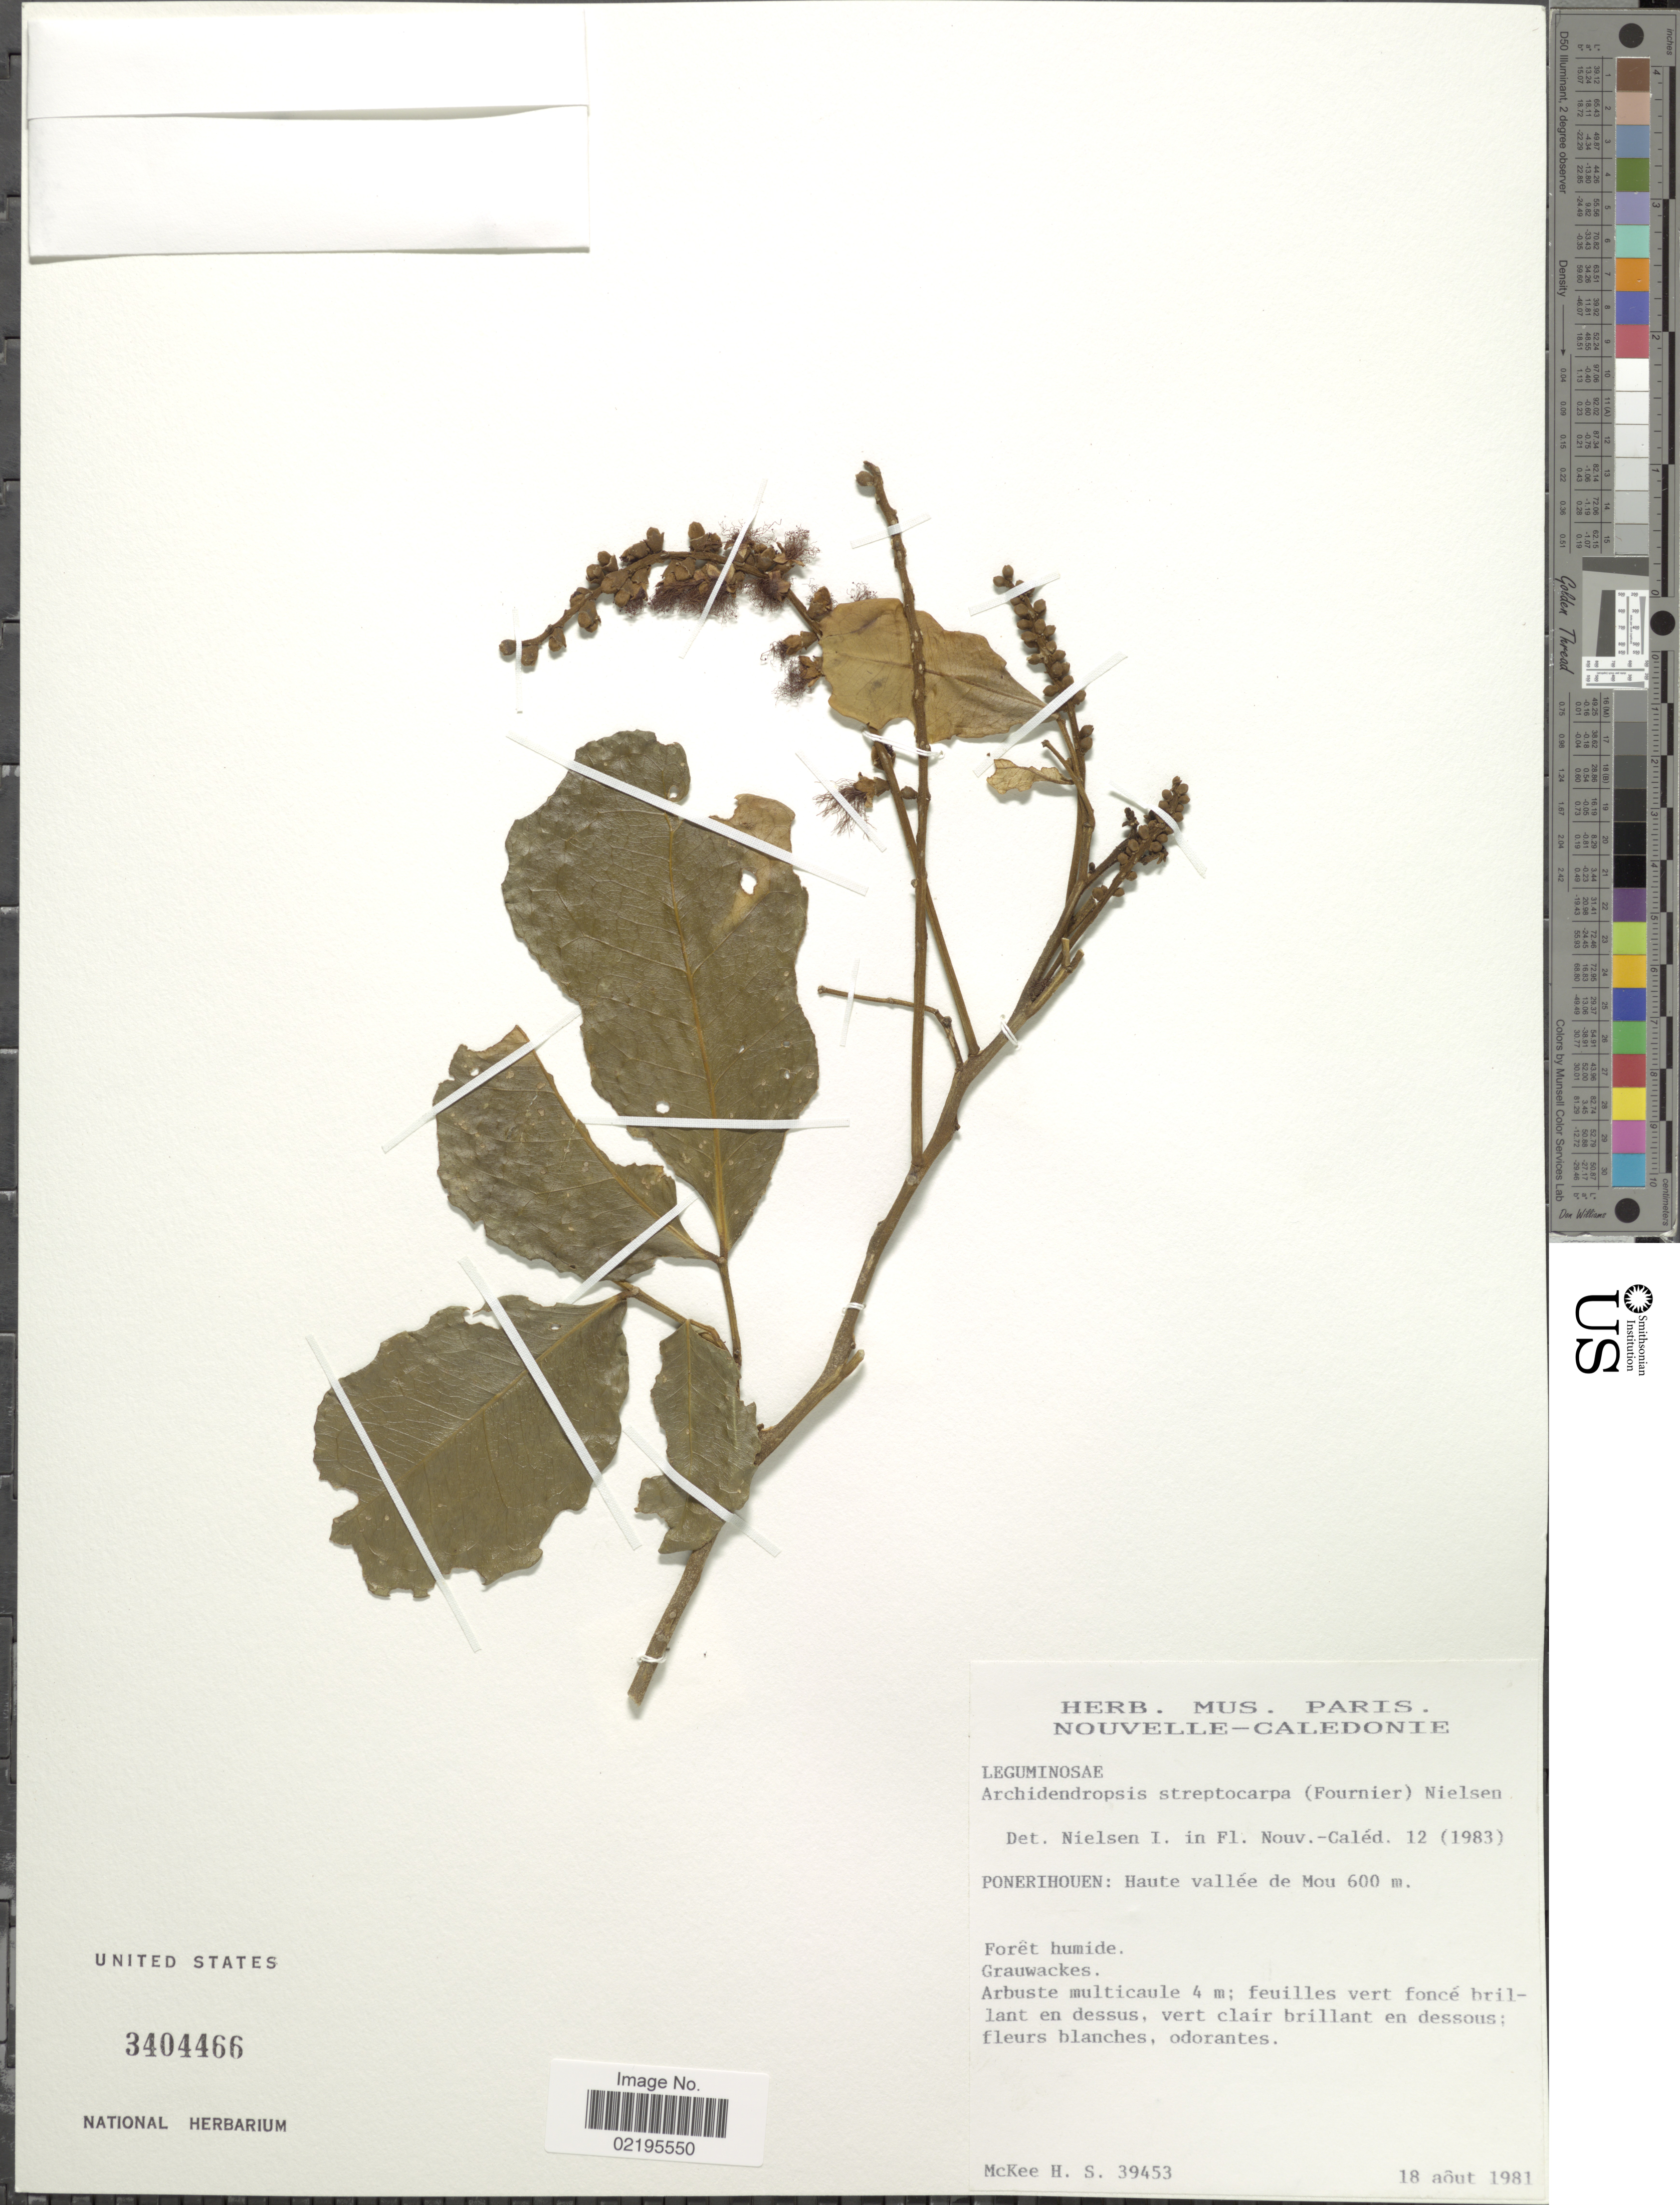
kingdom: Plantae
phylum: Tracheophyta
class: Magnoliopsida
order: Fabales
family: Fabaceae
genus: Archidendropsis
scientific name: Archidendropsis streptocarpa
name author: (E. Fourn.) I.C. Nielsen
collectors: H. S. McKee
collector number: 39453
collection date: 1981-08-18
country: France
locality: Ponerthouen: Haute vallee de Mou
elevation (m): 600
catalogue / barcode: US 3404466